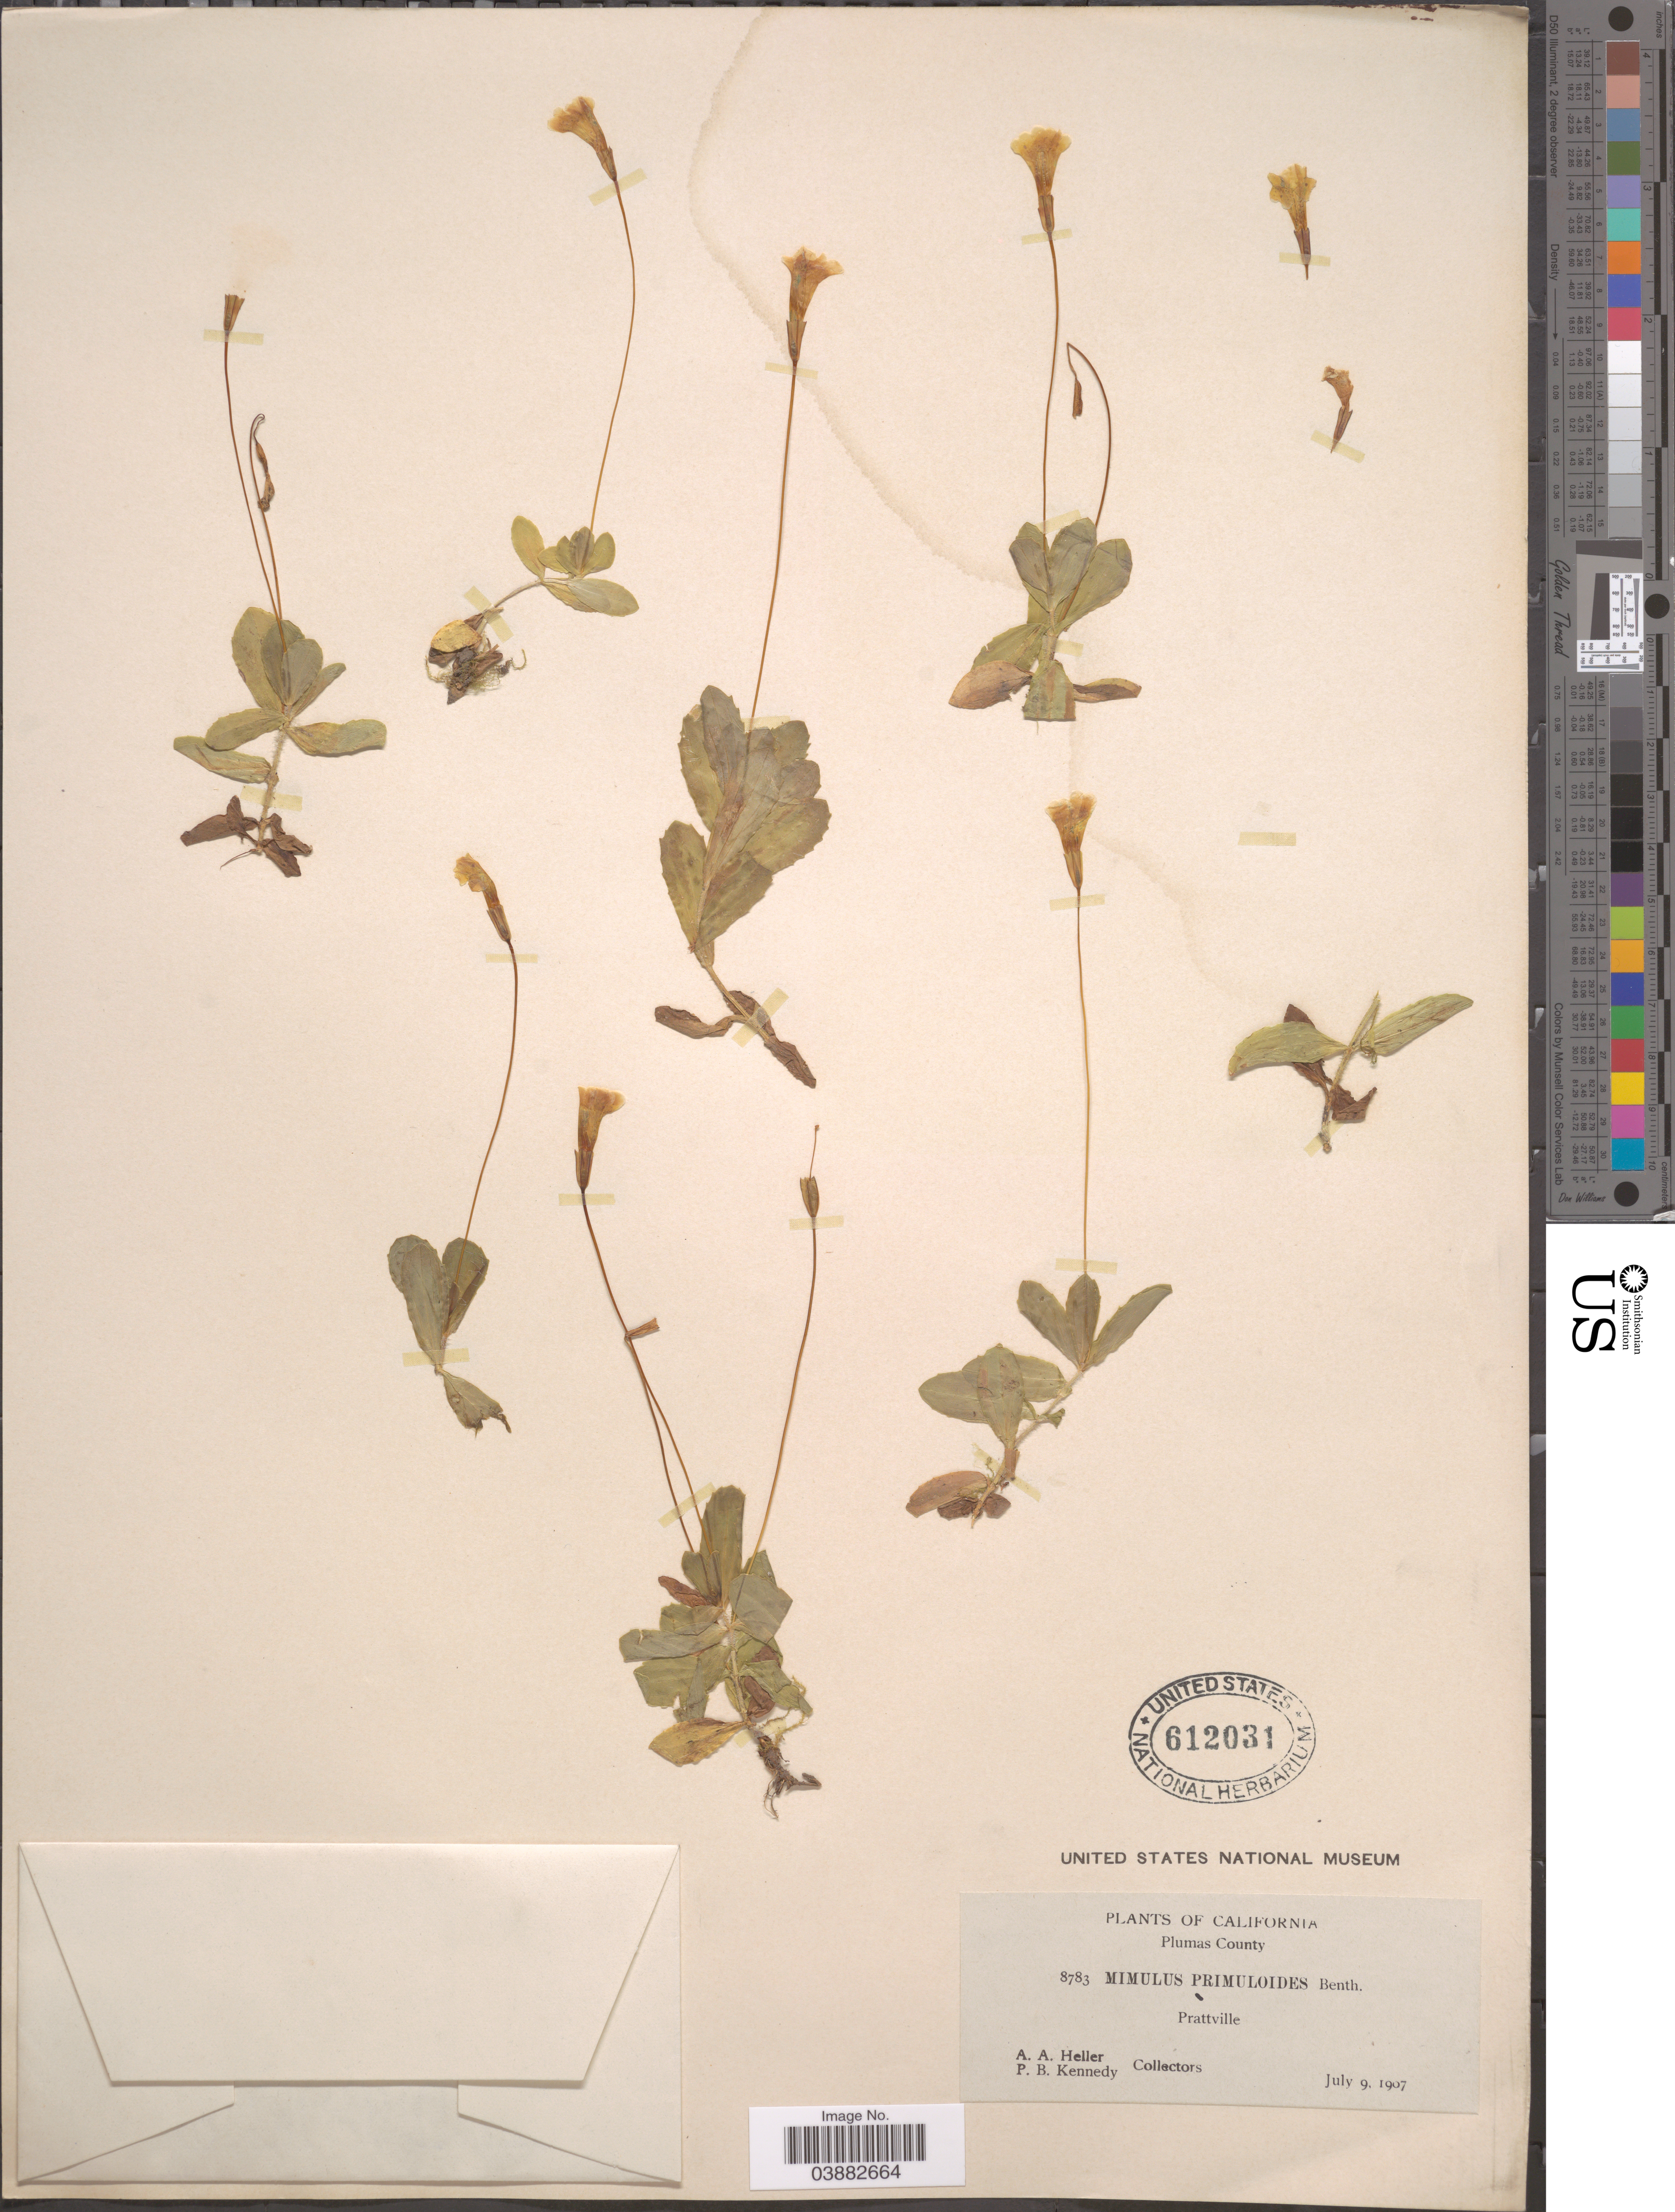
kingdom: Plantae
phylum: Tracheophyta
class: Magnoliopsida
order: Lamiales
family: Phrymaceae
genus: Mimulus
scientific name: Mimulus primuloides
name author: Benth.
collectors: A. A. Heller & P. B. Kennedy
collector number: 8783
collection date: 1907-07-09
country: United States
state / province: California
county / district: Plumas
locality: Plumas County. Prattville.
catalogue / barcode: US 612031